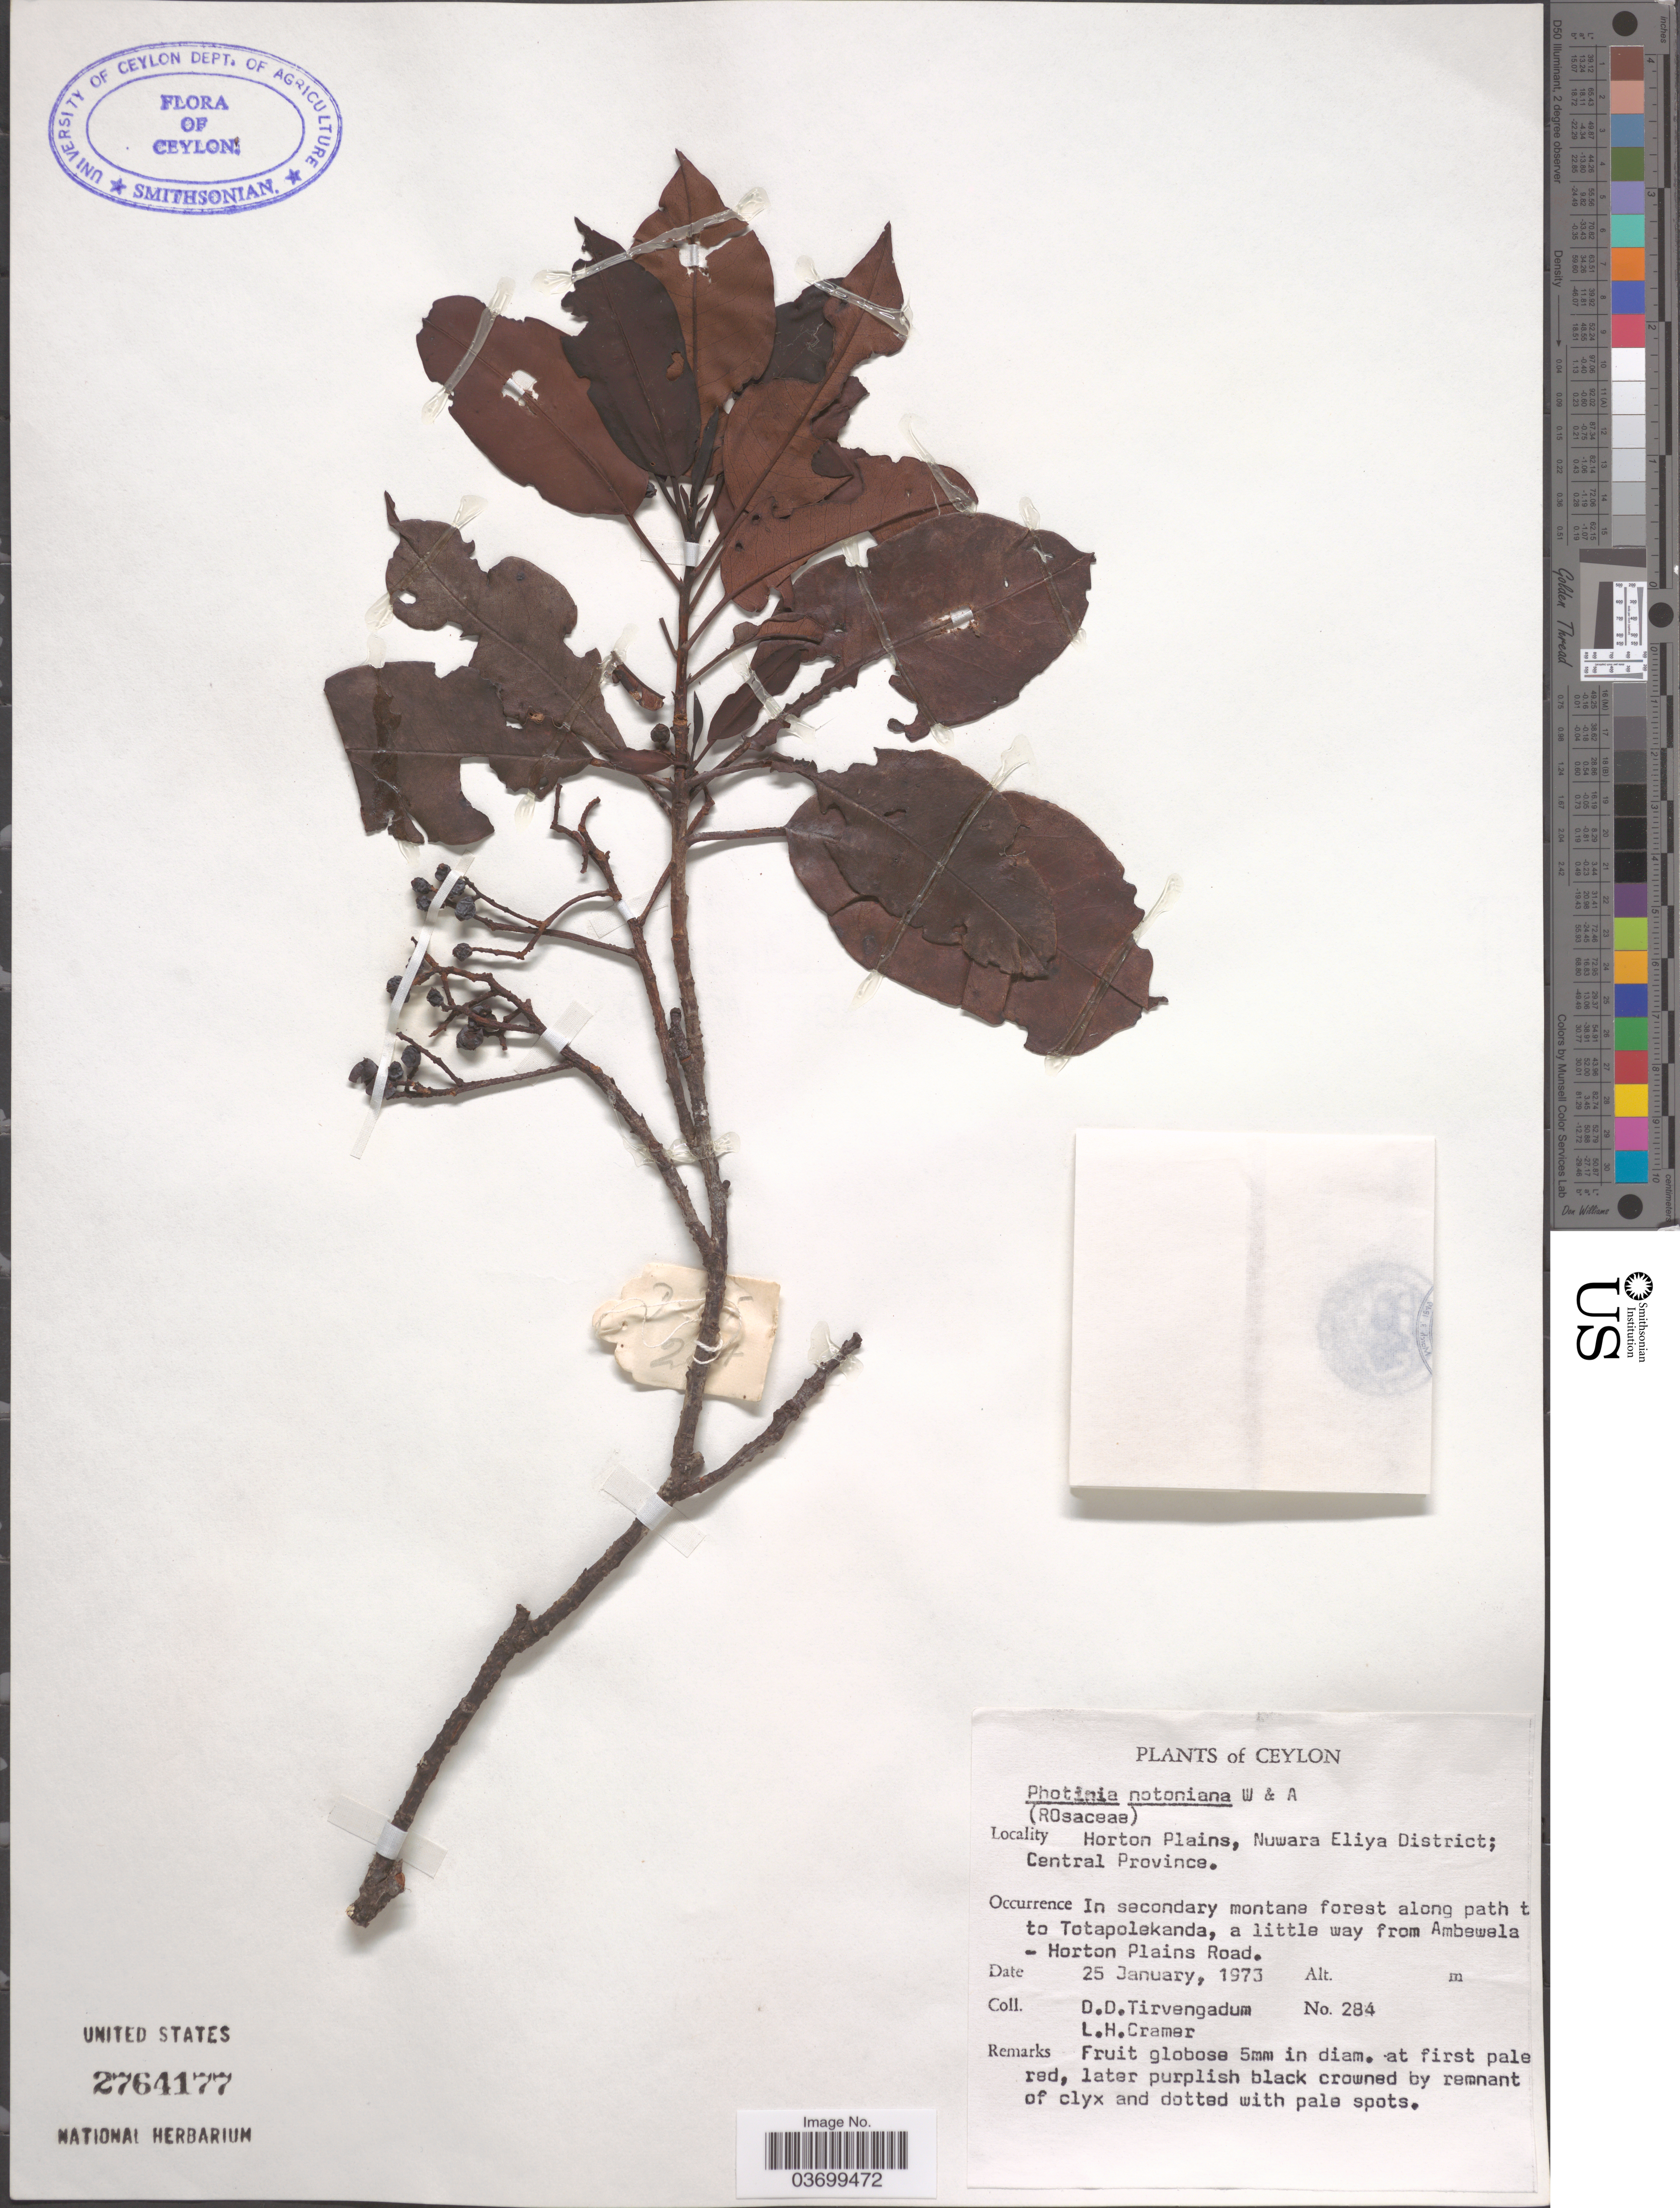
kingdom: Plantae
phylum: Tracheophyta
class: Magnoliopsida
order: Rosales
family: Rosaceae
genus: Photinia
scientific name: Photinia notoniana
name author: Wight & Arn.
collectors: D. Tirvengadum & L. H. Cramer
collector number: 284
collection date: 1973-01-25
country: Sri Lanka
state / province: Central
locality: Ceylon. Horton Plains, Nuwara Eliya District. Along path to Totapolekanda, a little way from Ambewela - Horton Plains Road.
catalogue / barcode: US 2764177